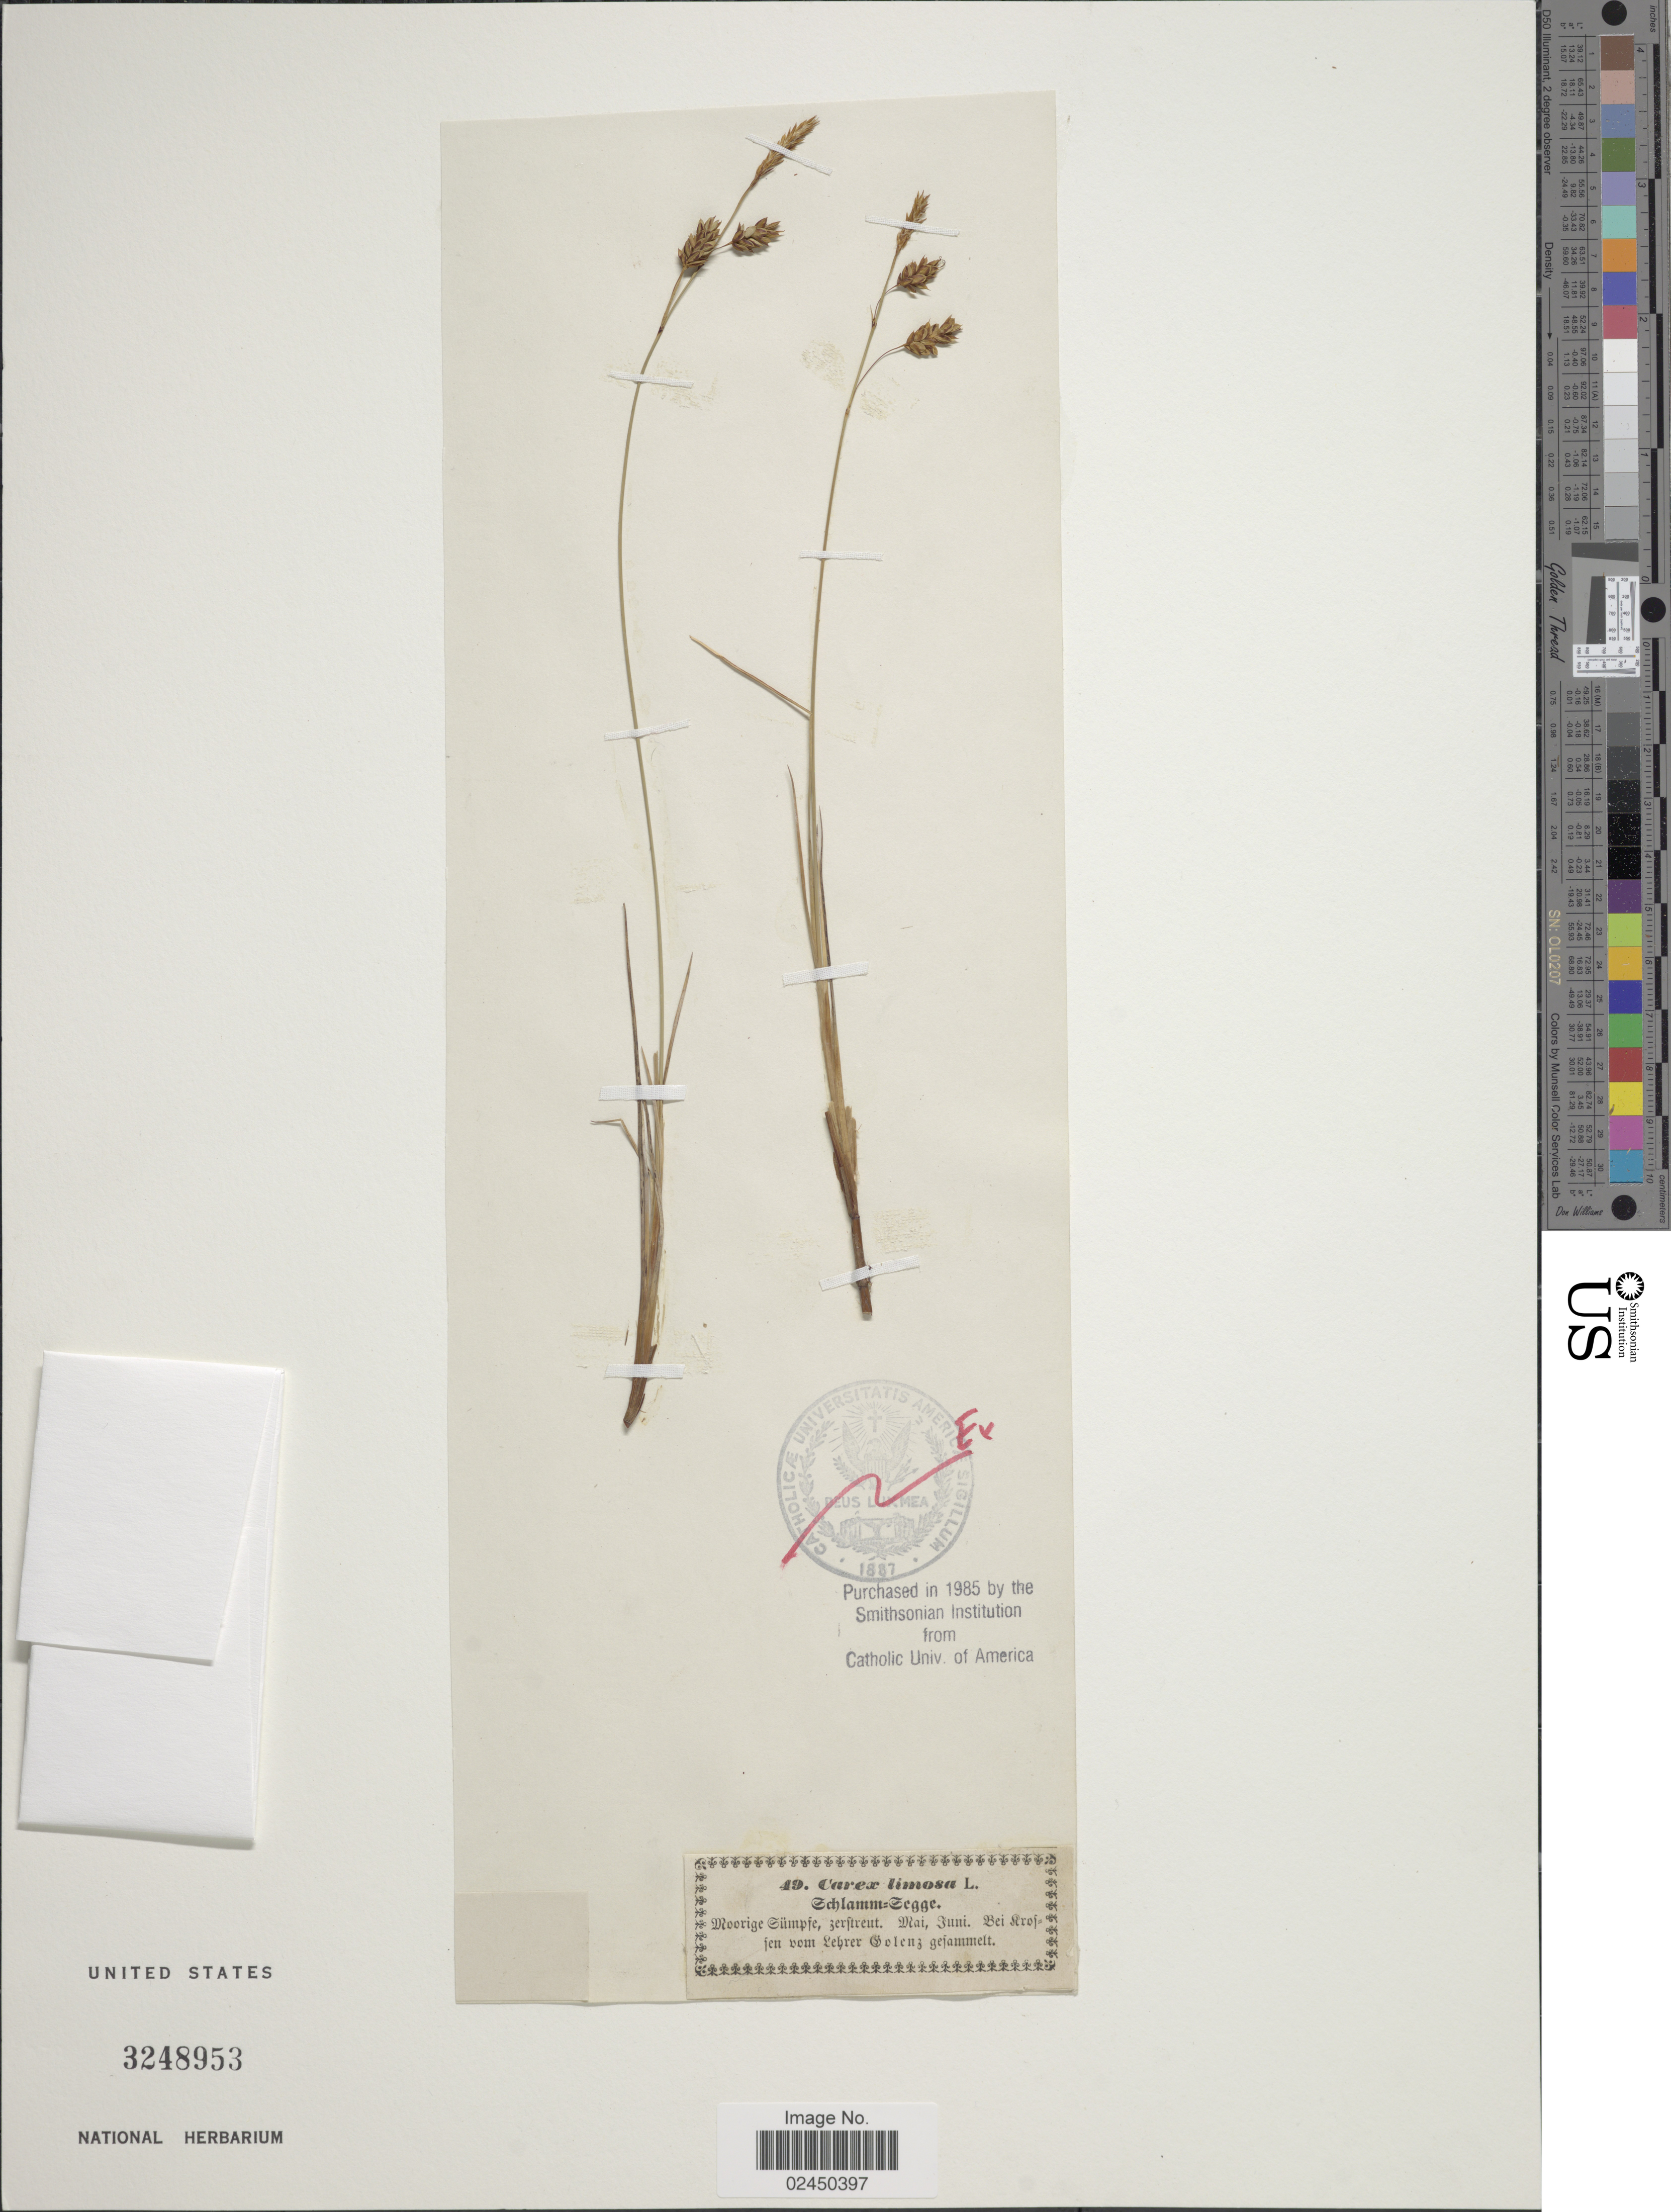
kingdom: Plantae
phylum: Tracheophyta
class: Liliopsida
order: Poales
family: Cyperaceae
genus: Carex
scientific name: Carex limosa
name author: L.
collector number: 49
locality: Moorige Giimpfe, zerftrent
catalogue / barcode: US 3248953